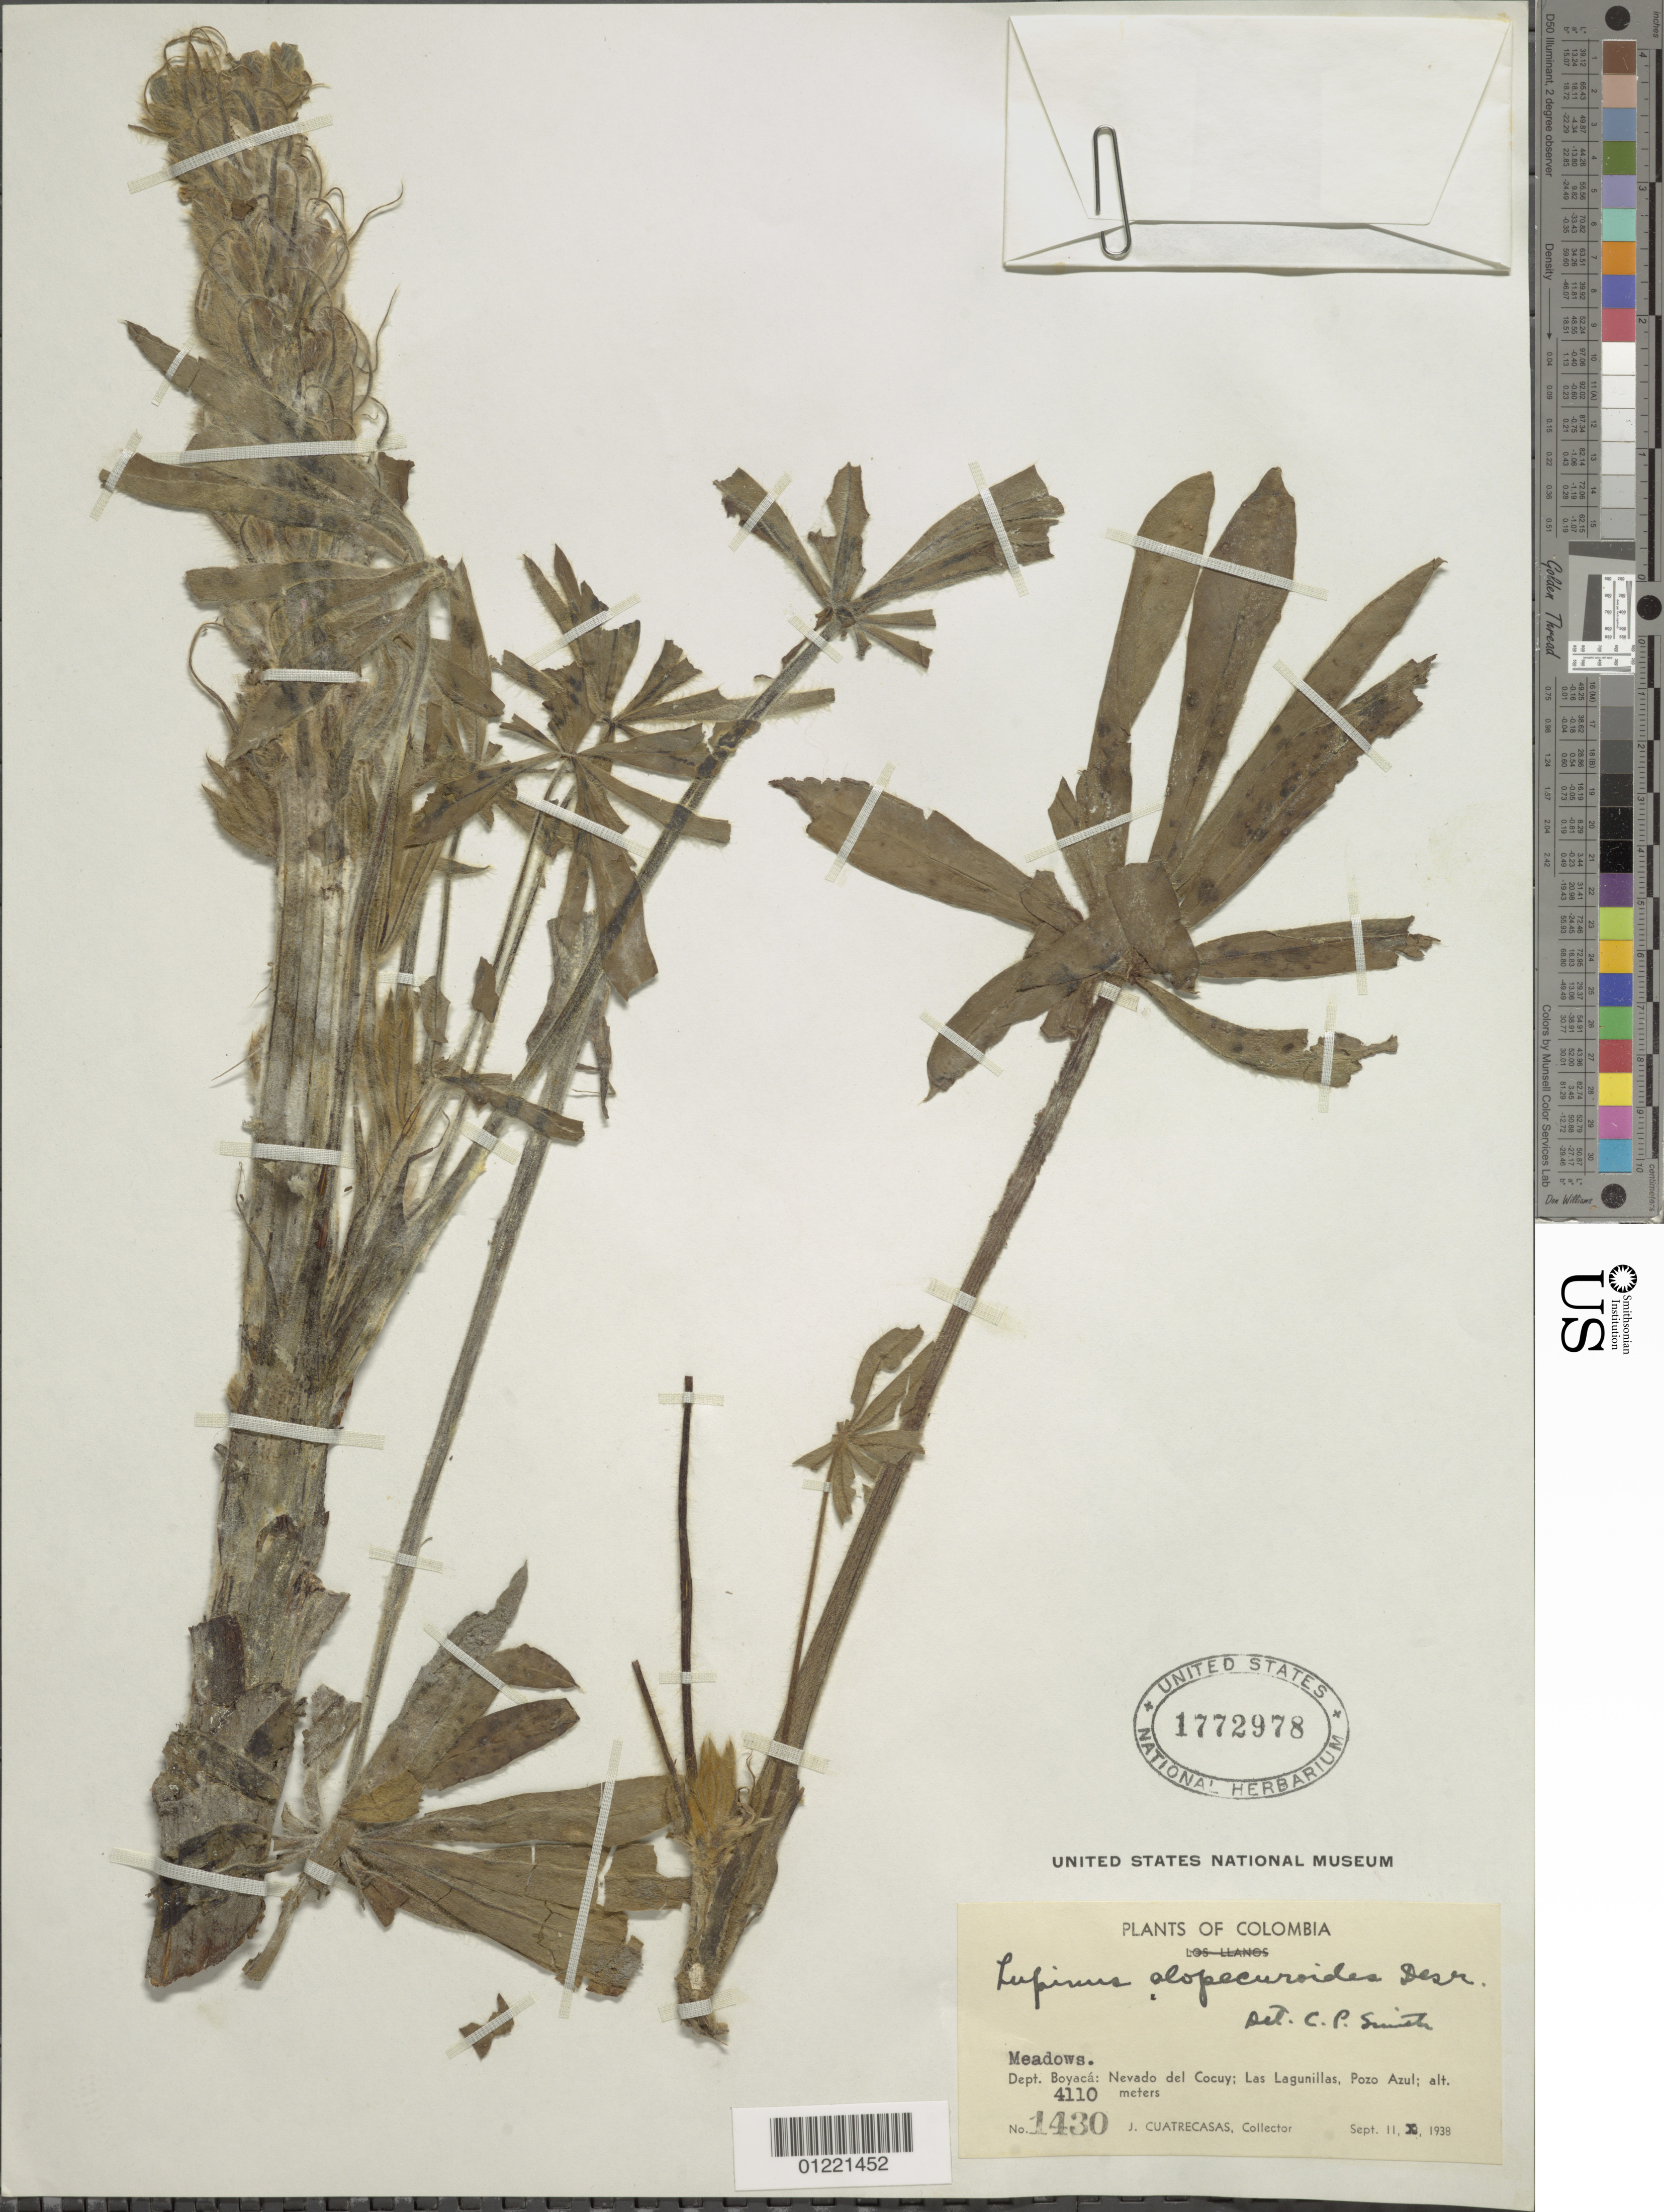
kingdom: Plantae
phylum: Tracheophyta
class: Magnoliopsida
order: Fabales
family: Fabaceae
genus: Lupinus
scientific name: Lupinus alopecuroides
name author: Desr.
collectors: J. Cuatrecasas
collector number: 1430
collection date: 1938-09-11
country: Colombia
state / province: Boyacá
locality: Nevado del Cocuy; Las Lagunillas; Pozo Azul.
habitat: Meadows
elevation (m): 4110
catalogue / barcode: US 1772978